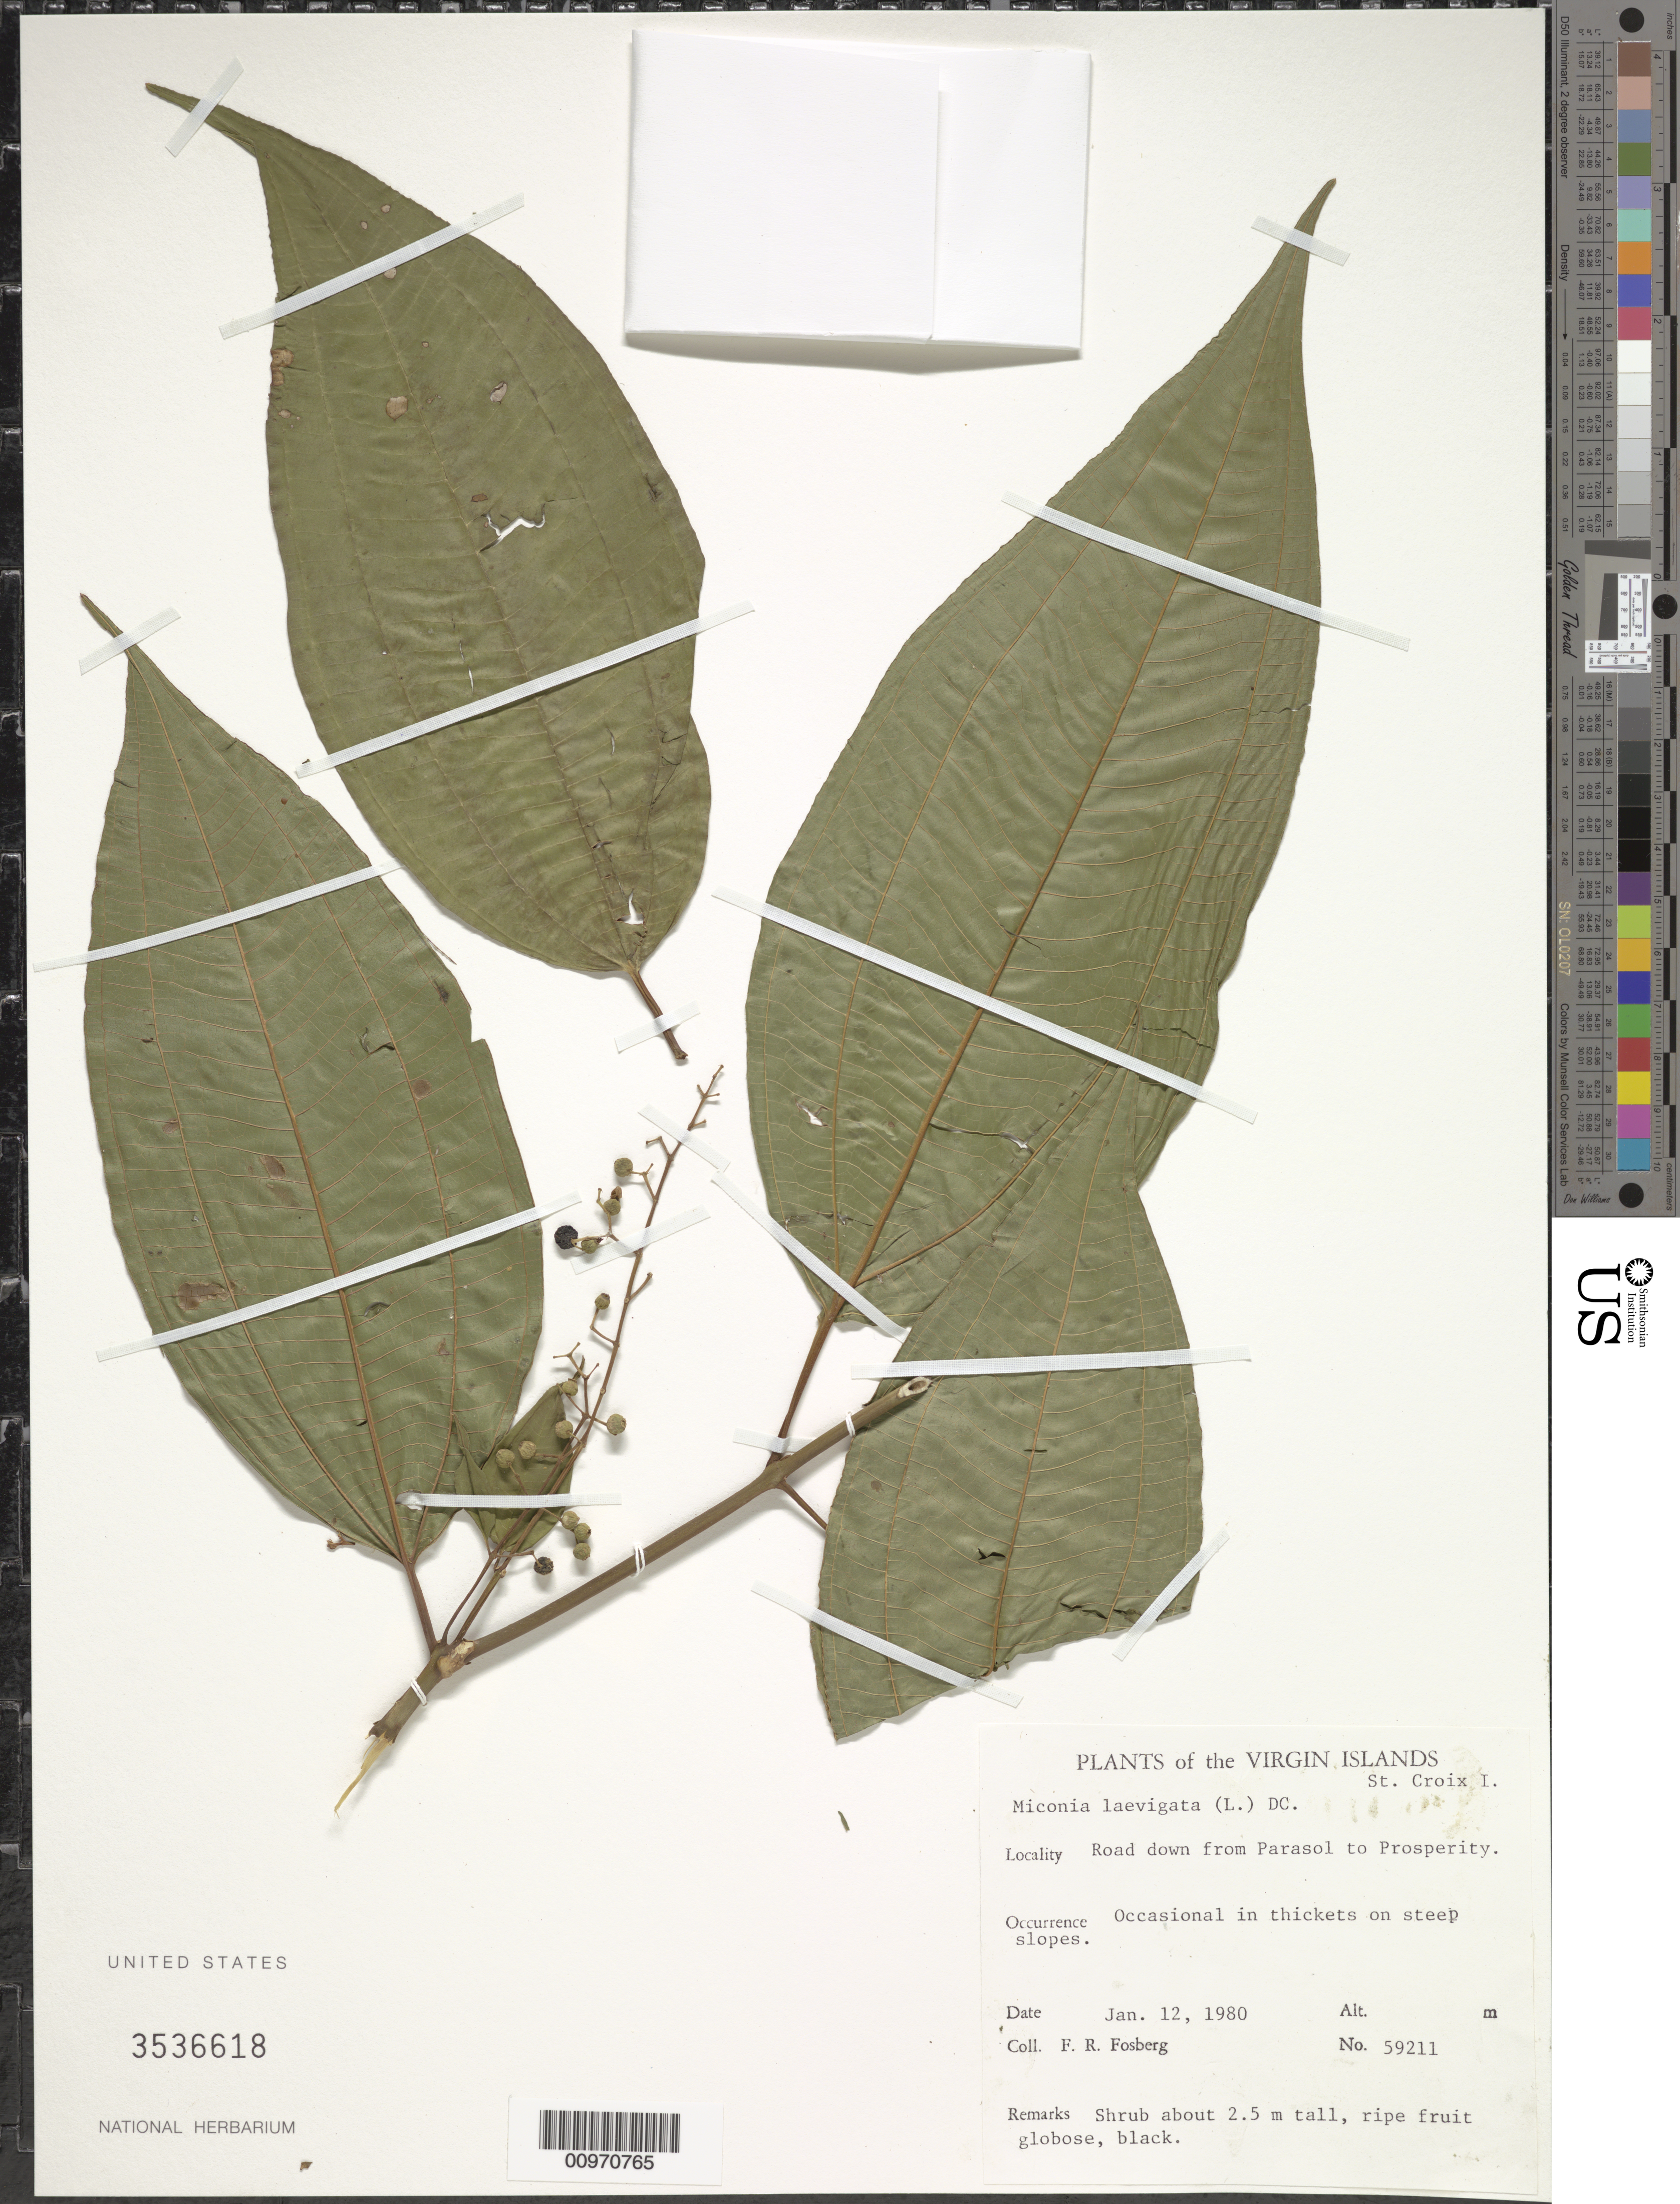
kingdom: Plantae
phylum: Tracheophyta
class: Magnoliopsida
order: Myrtales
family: Melastomataceae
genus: Miconia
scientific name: Miconia laevigata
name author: (L.) D. Don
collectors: F. R. Fosberg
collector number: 59211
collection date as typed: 12 Jan 1980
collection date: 1980-01-12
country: U.S. Virgin Islands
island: St. Croix I.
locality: Road down from Parasol to Prosperity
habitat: In thickets on steep slopes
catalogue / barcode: US 3536618